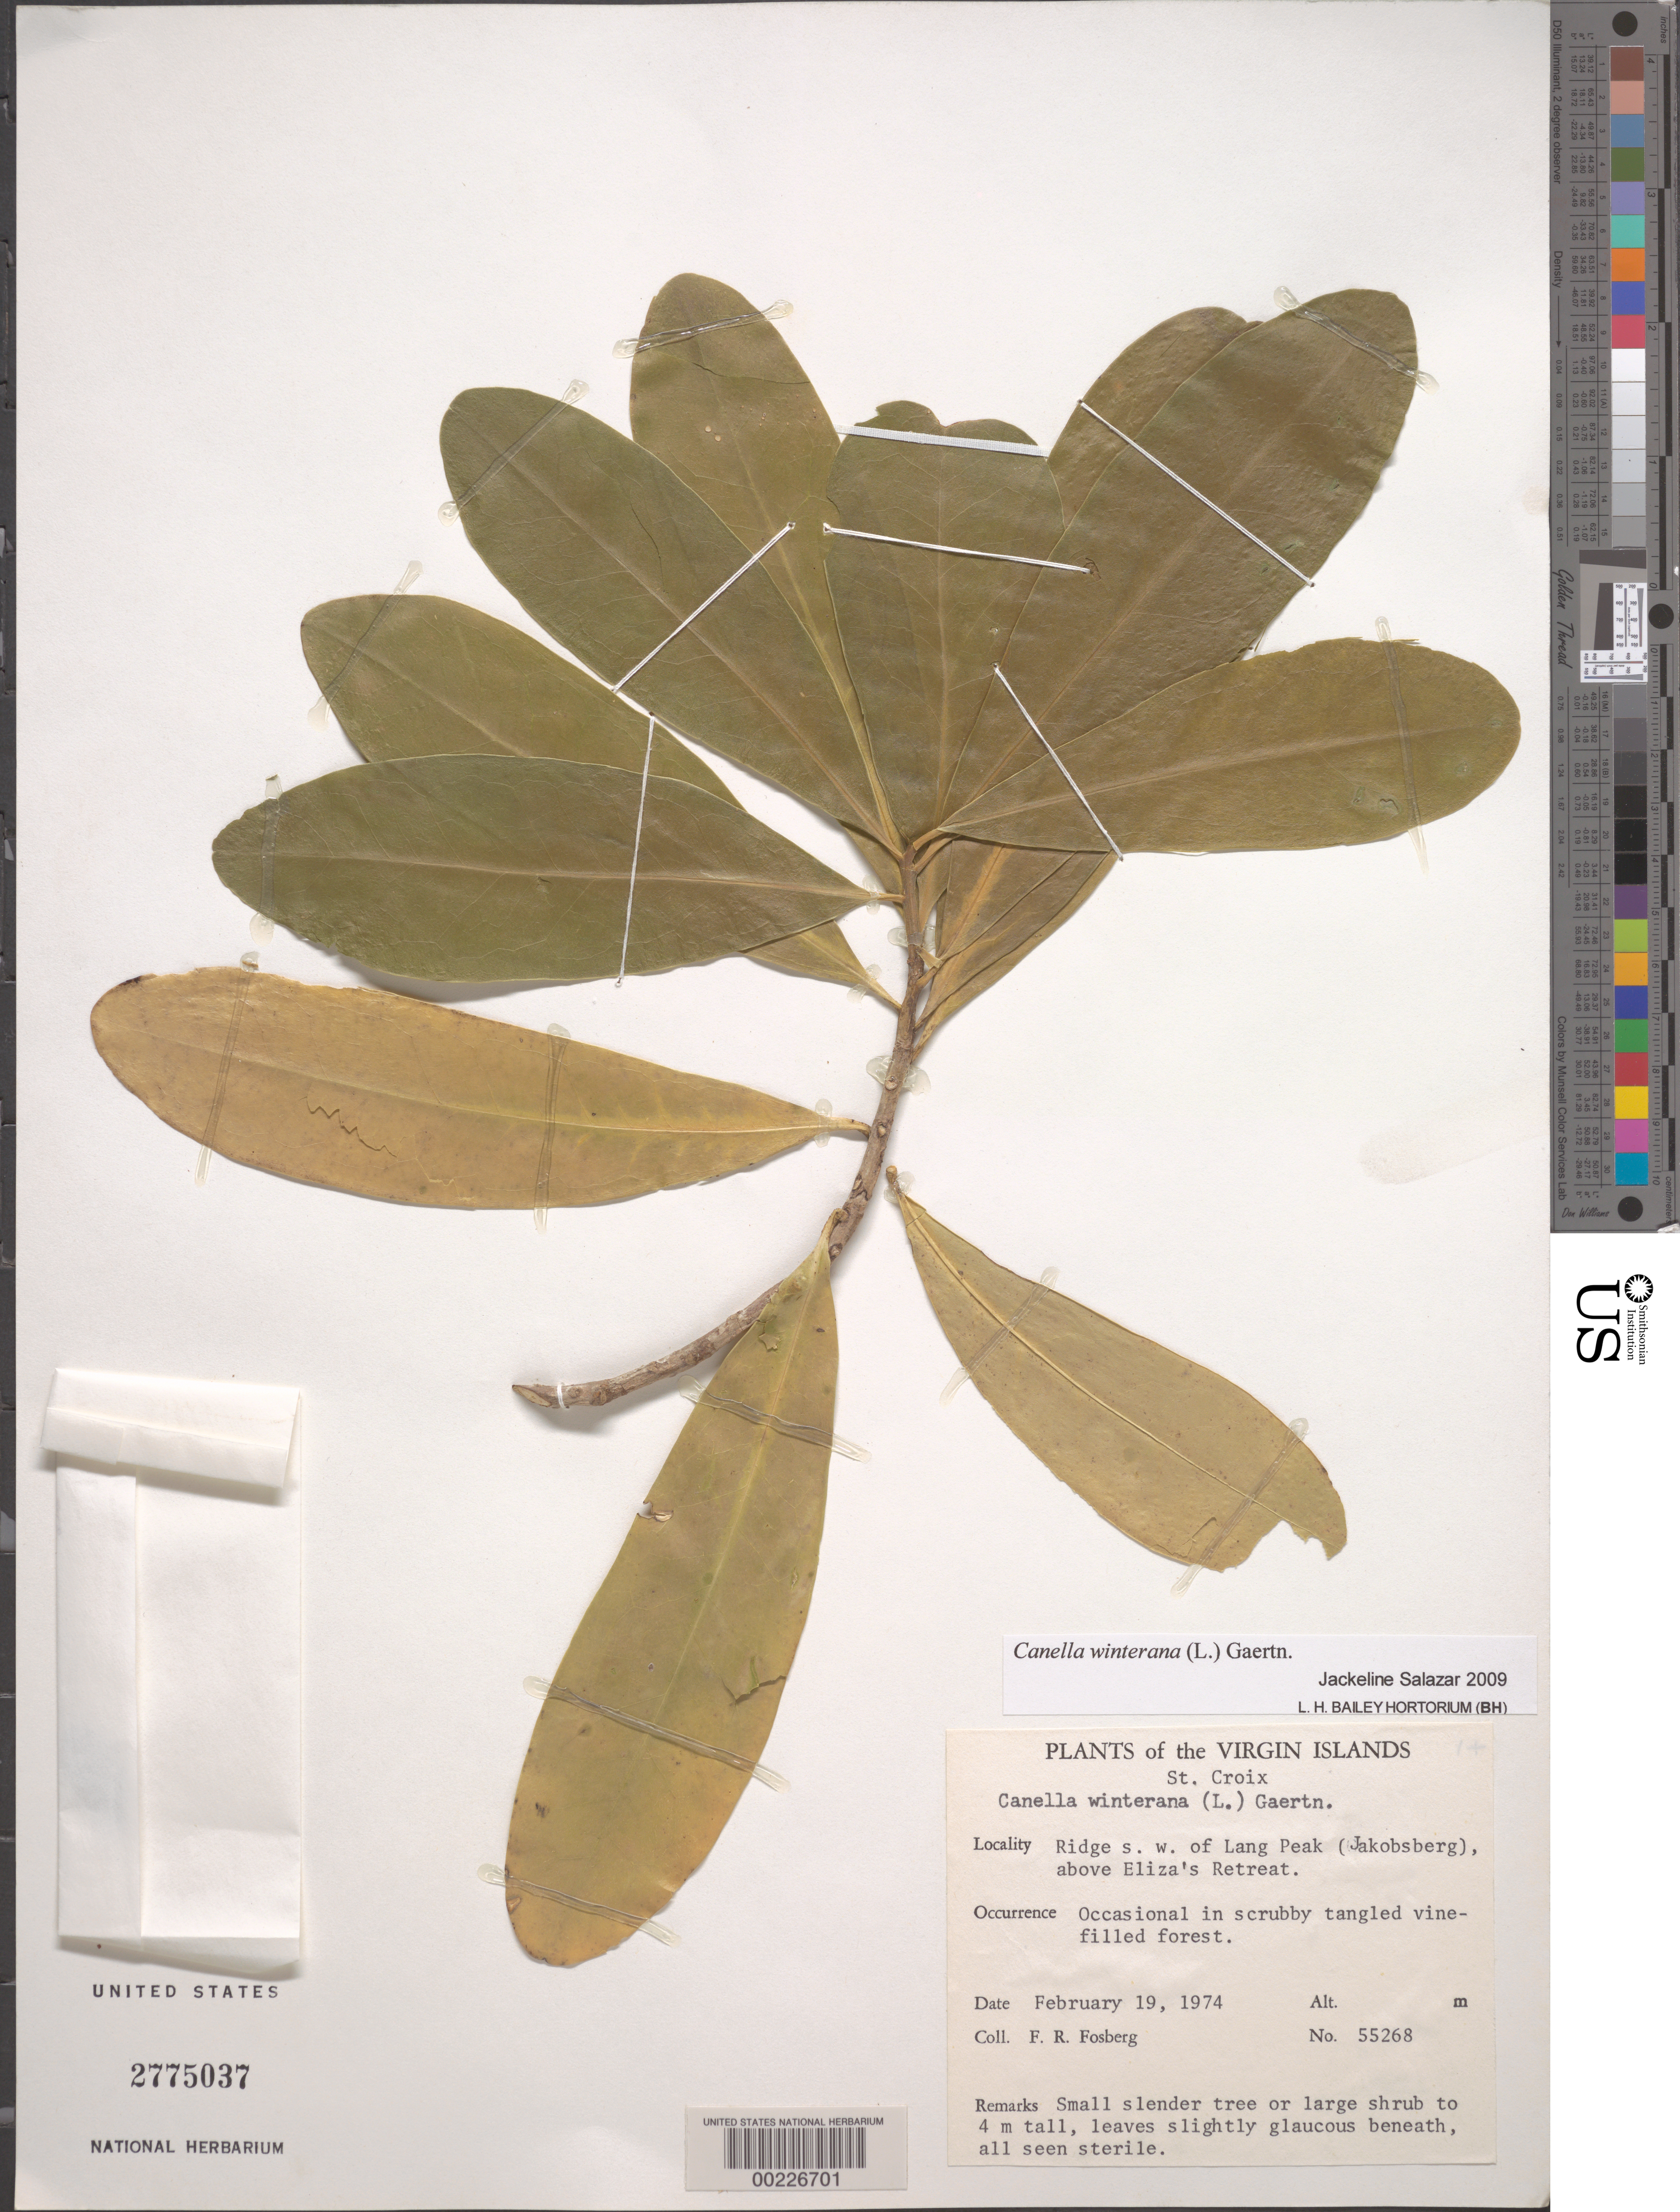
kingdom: Plantae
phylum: Tracheophyta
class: Magnoliopsida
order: Canellales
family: Canellaceae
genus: Canella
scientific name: Canella winterana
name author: (L.) Gaertn.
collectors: F. R. Fosberg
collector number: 55268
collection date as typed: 19 Feb 1974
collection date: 1974-02-19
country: U.S. Virgin Islands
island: St. Croix Island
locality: Ridge sw of lang peak (jakobsberg), above eliza's retreat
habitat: In scrubby tangled vine-filled forest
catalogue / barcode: US 2775037